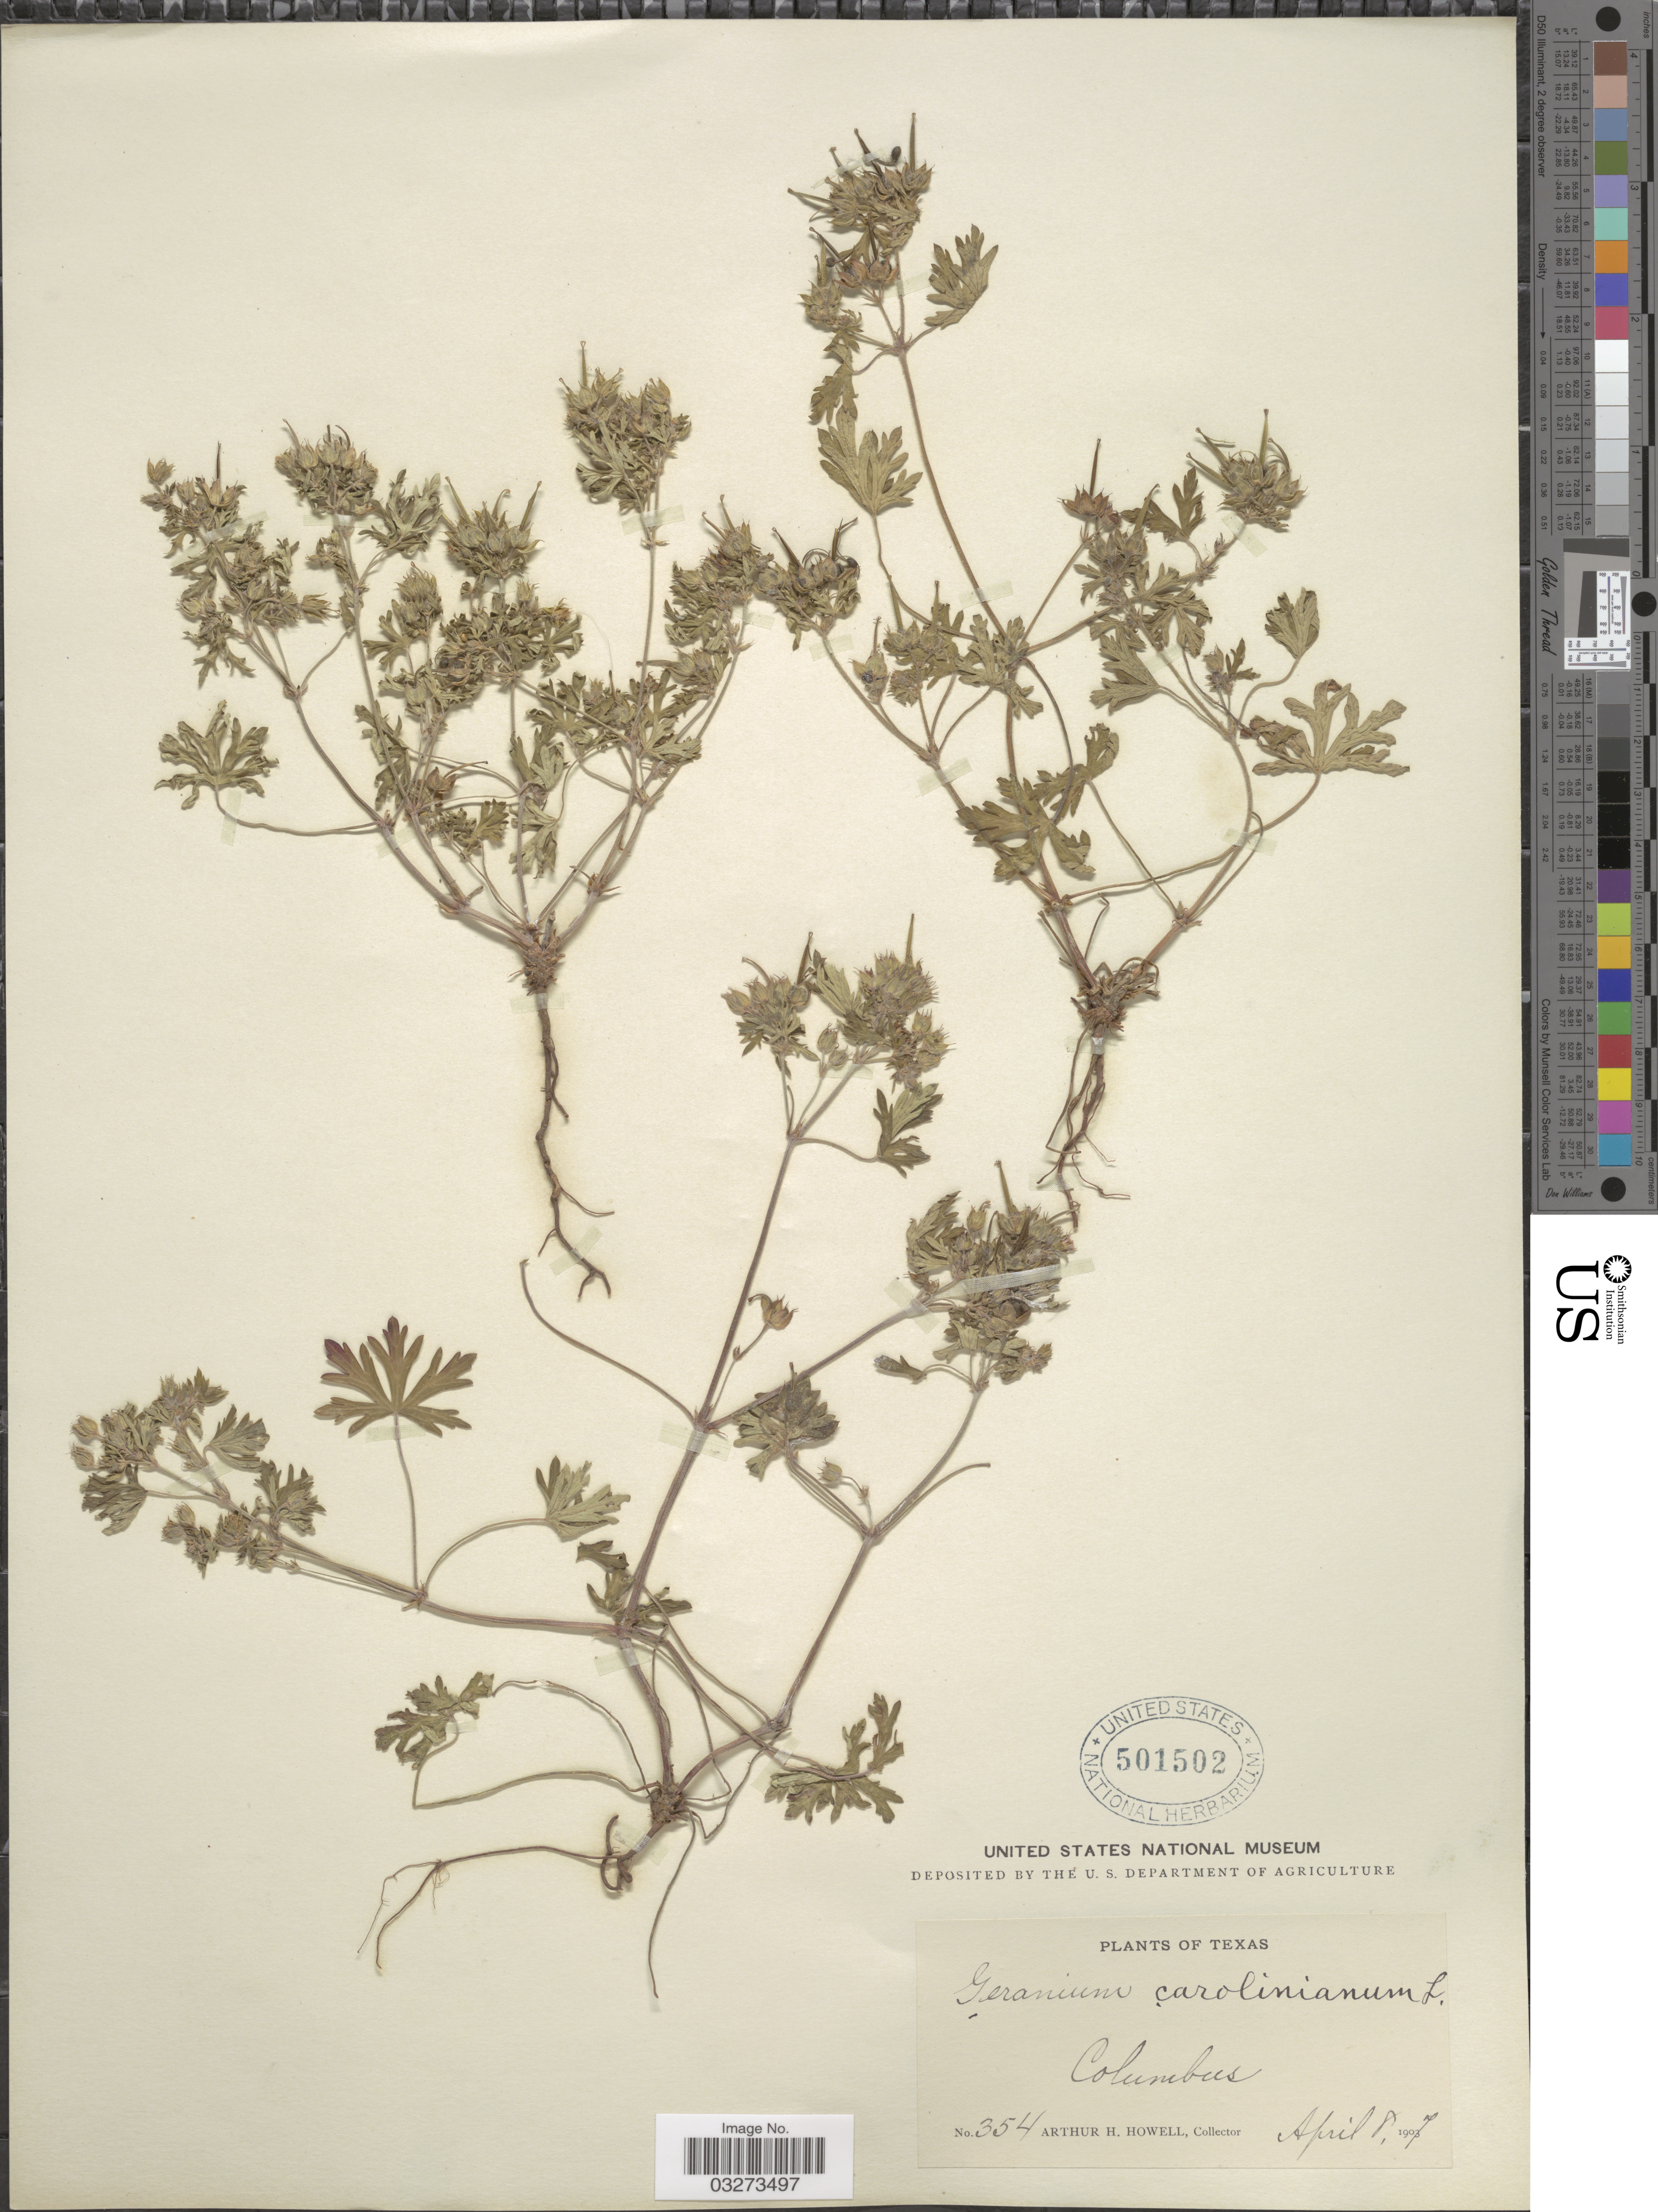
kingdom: Plantae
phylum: Tracheophyta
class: Magnoliopsida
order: Geraniales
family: Geraniaceae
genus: Geranium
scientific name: Geranium carolinianum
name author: L.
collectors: A. H. Howell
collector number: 354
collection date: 1907-04-08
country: United States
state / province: Texas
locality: Columbus.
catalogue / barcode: US 501502